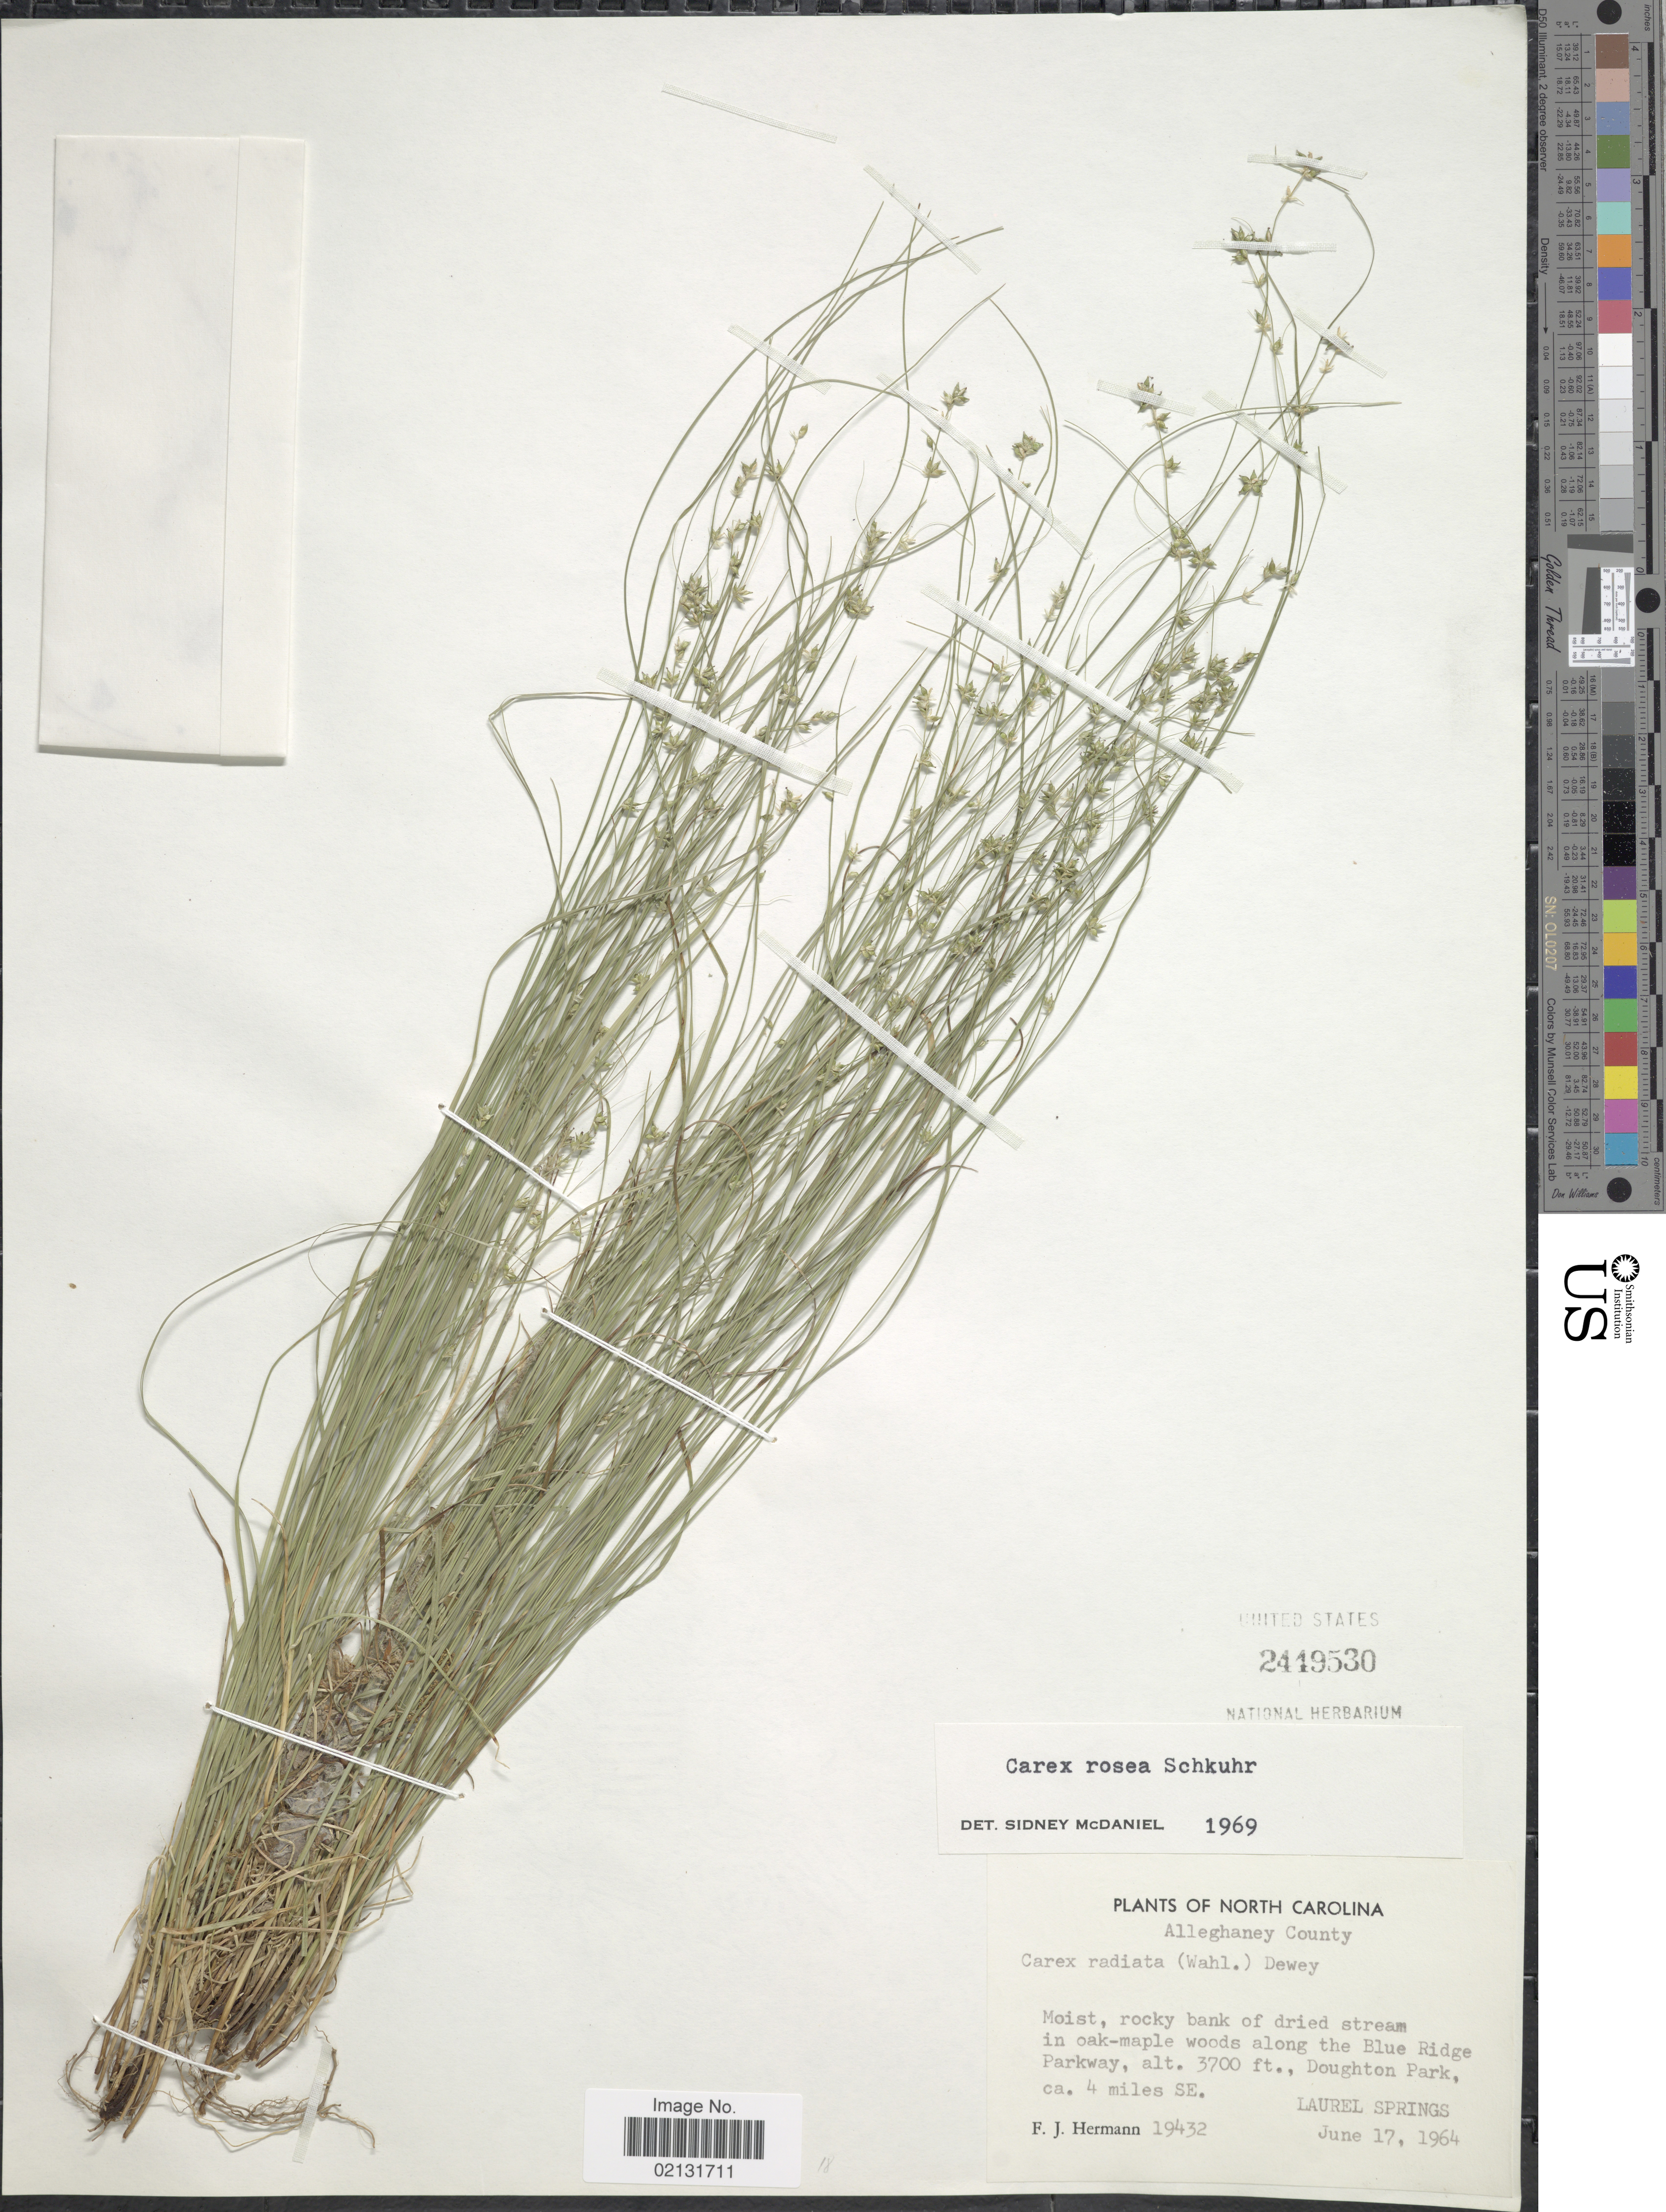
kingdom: Plantae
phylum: Tracheophyta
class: Liliopsida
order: Poales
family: Cyperaceae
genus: Carex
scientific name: Carex rosea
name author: Willd.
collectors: F. J. Hermann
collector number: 19432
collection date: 1964-06-17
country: United States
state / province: North Carolina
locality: Alleghaney County, moist, rocky bank of dried stream in woods along the Blue Ridge Parkway, Doughton Park, ca. 4 miles SE. Laurel Springs.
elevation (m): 1128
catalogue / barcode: US 2449530